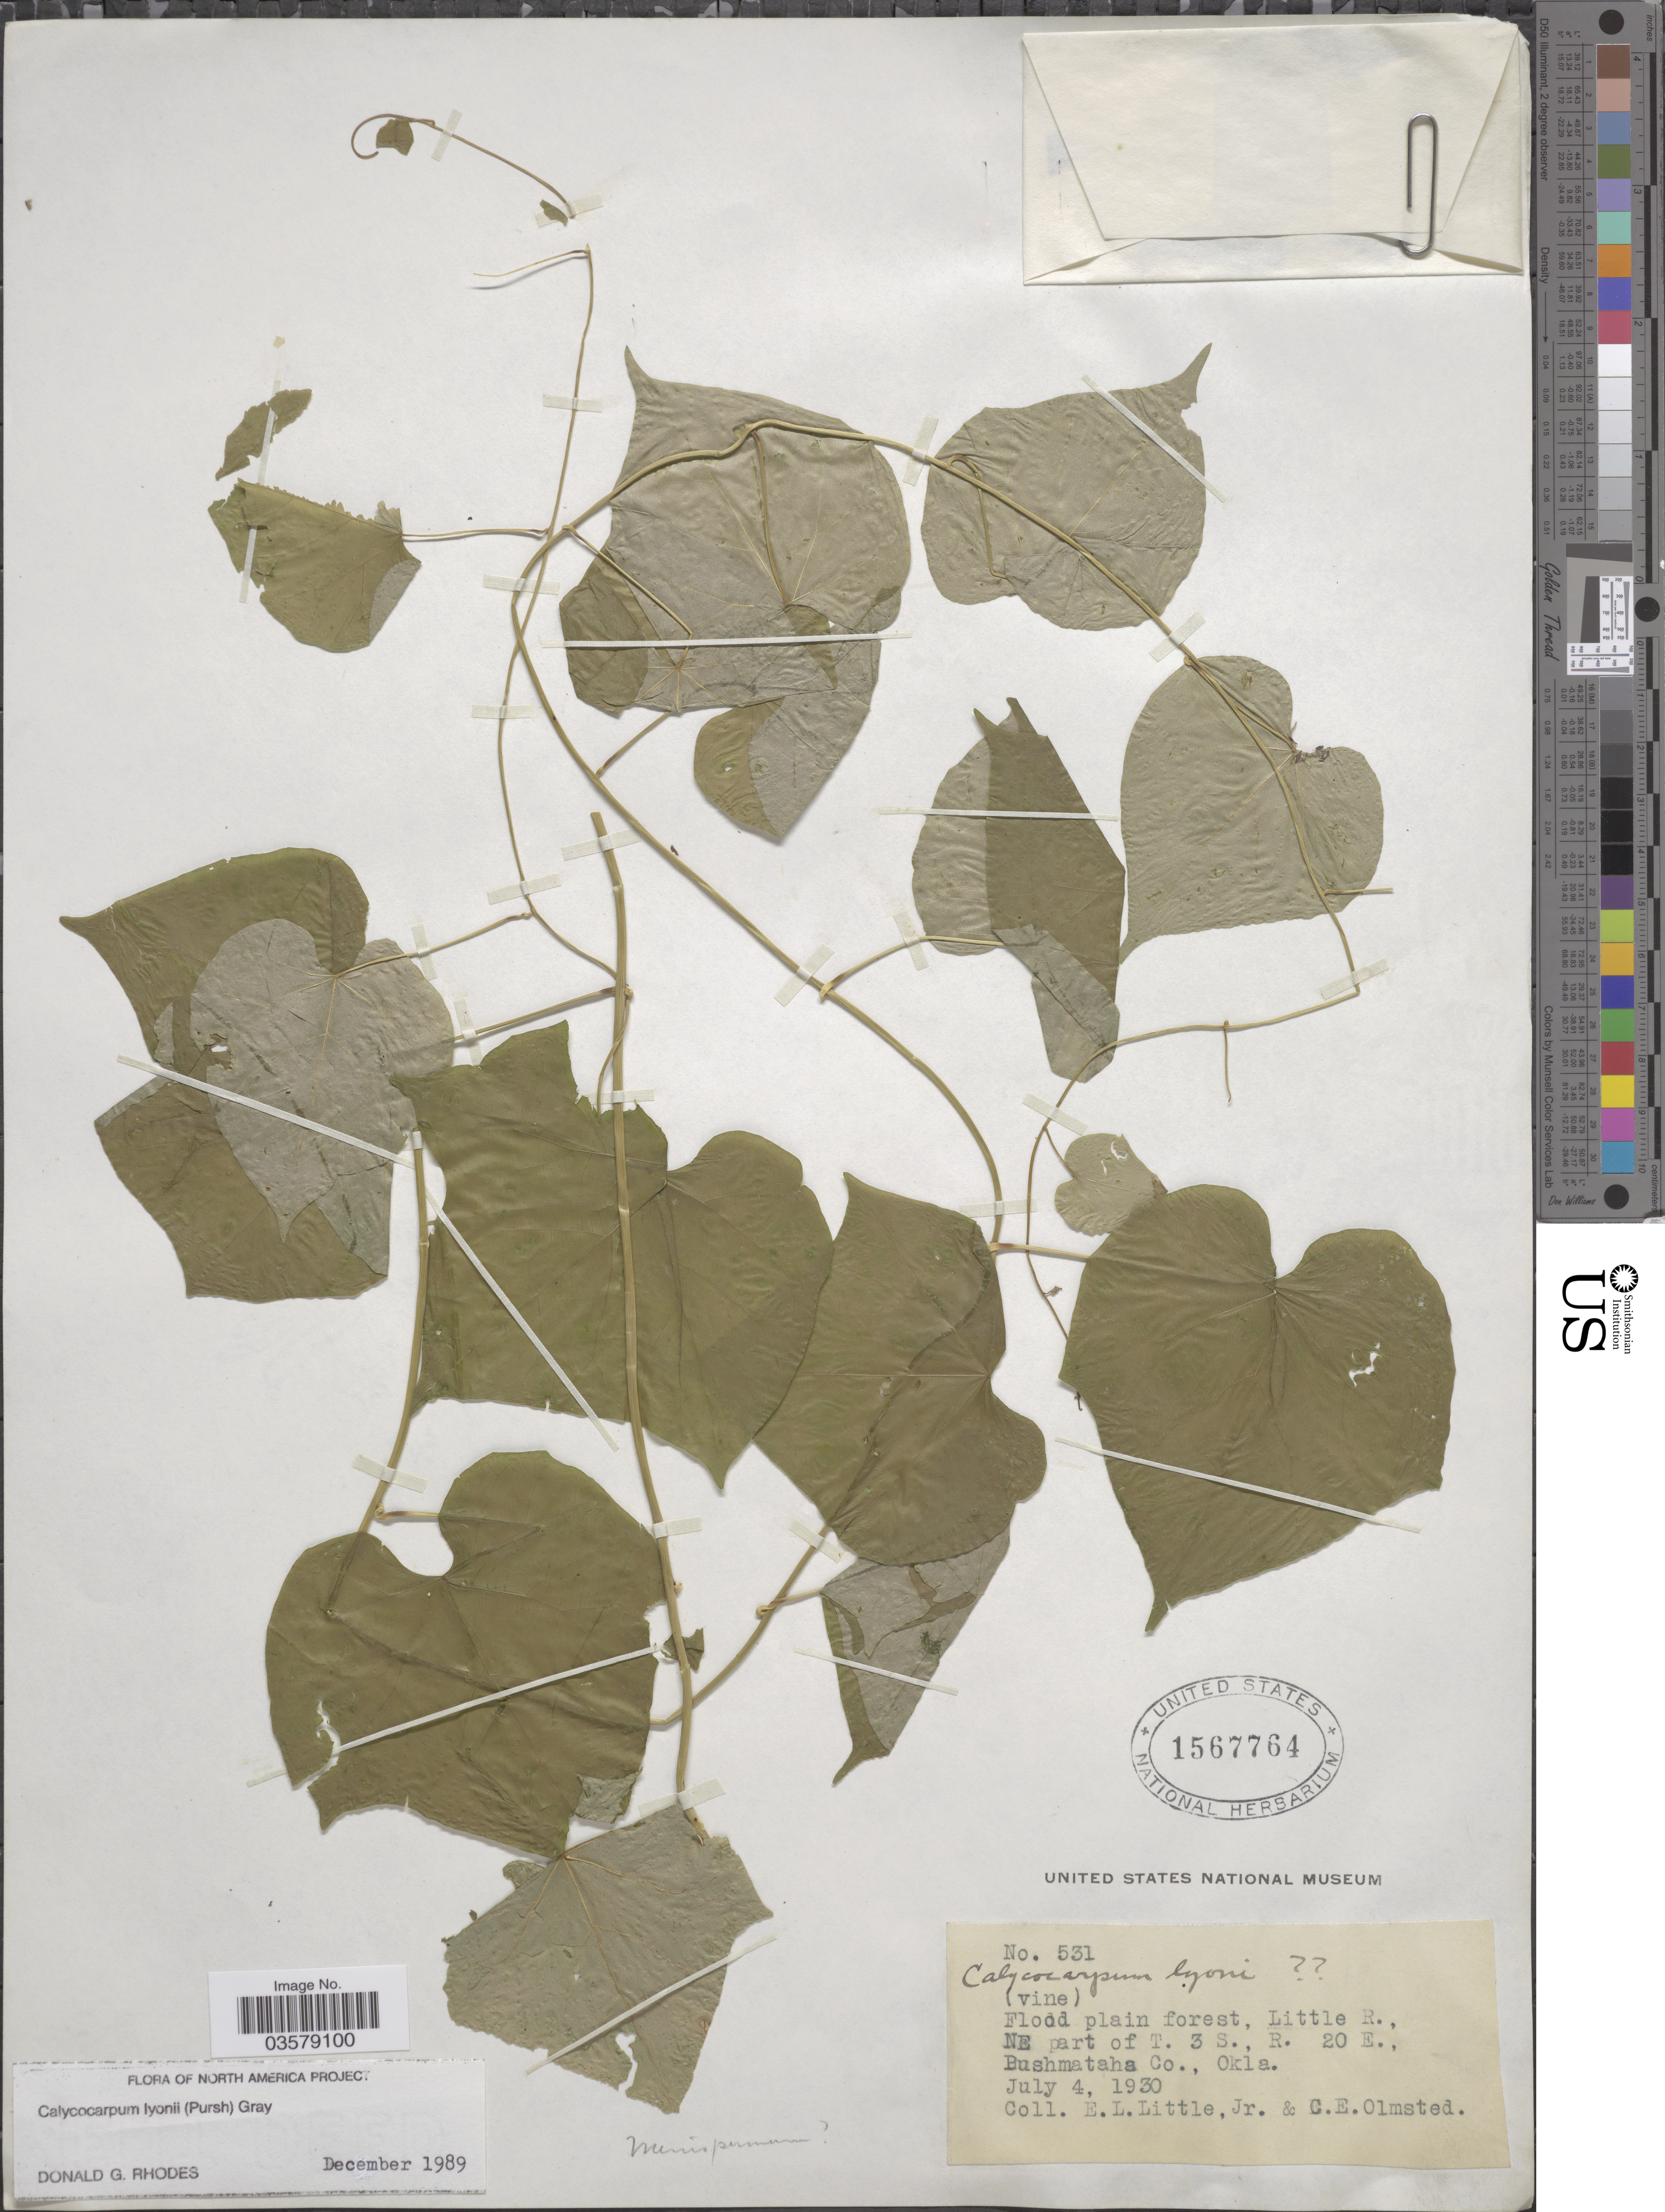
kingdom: Plantae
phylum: Tracheophyta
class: Magnoliopsida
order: Ranunculales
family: Menispermaceae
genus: Calycocarpum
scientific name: Calycocarpum lyonii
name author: (Pursh) A. Gray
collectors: E. L. Little & C. Olmsted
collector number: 531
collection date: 1930-07-04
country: United States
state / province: Oklahoma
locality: Little R., NE part of T. 3 S., R. 20 E., Bushmataha Co.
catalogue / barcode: US 1567764